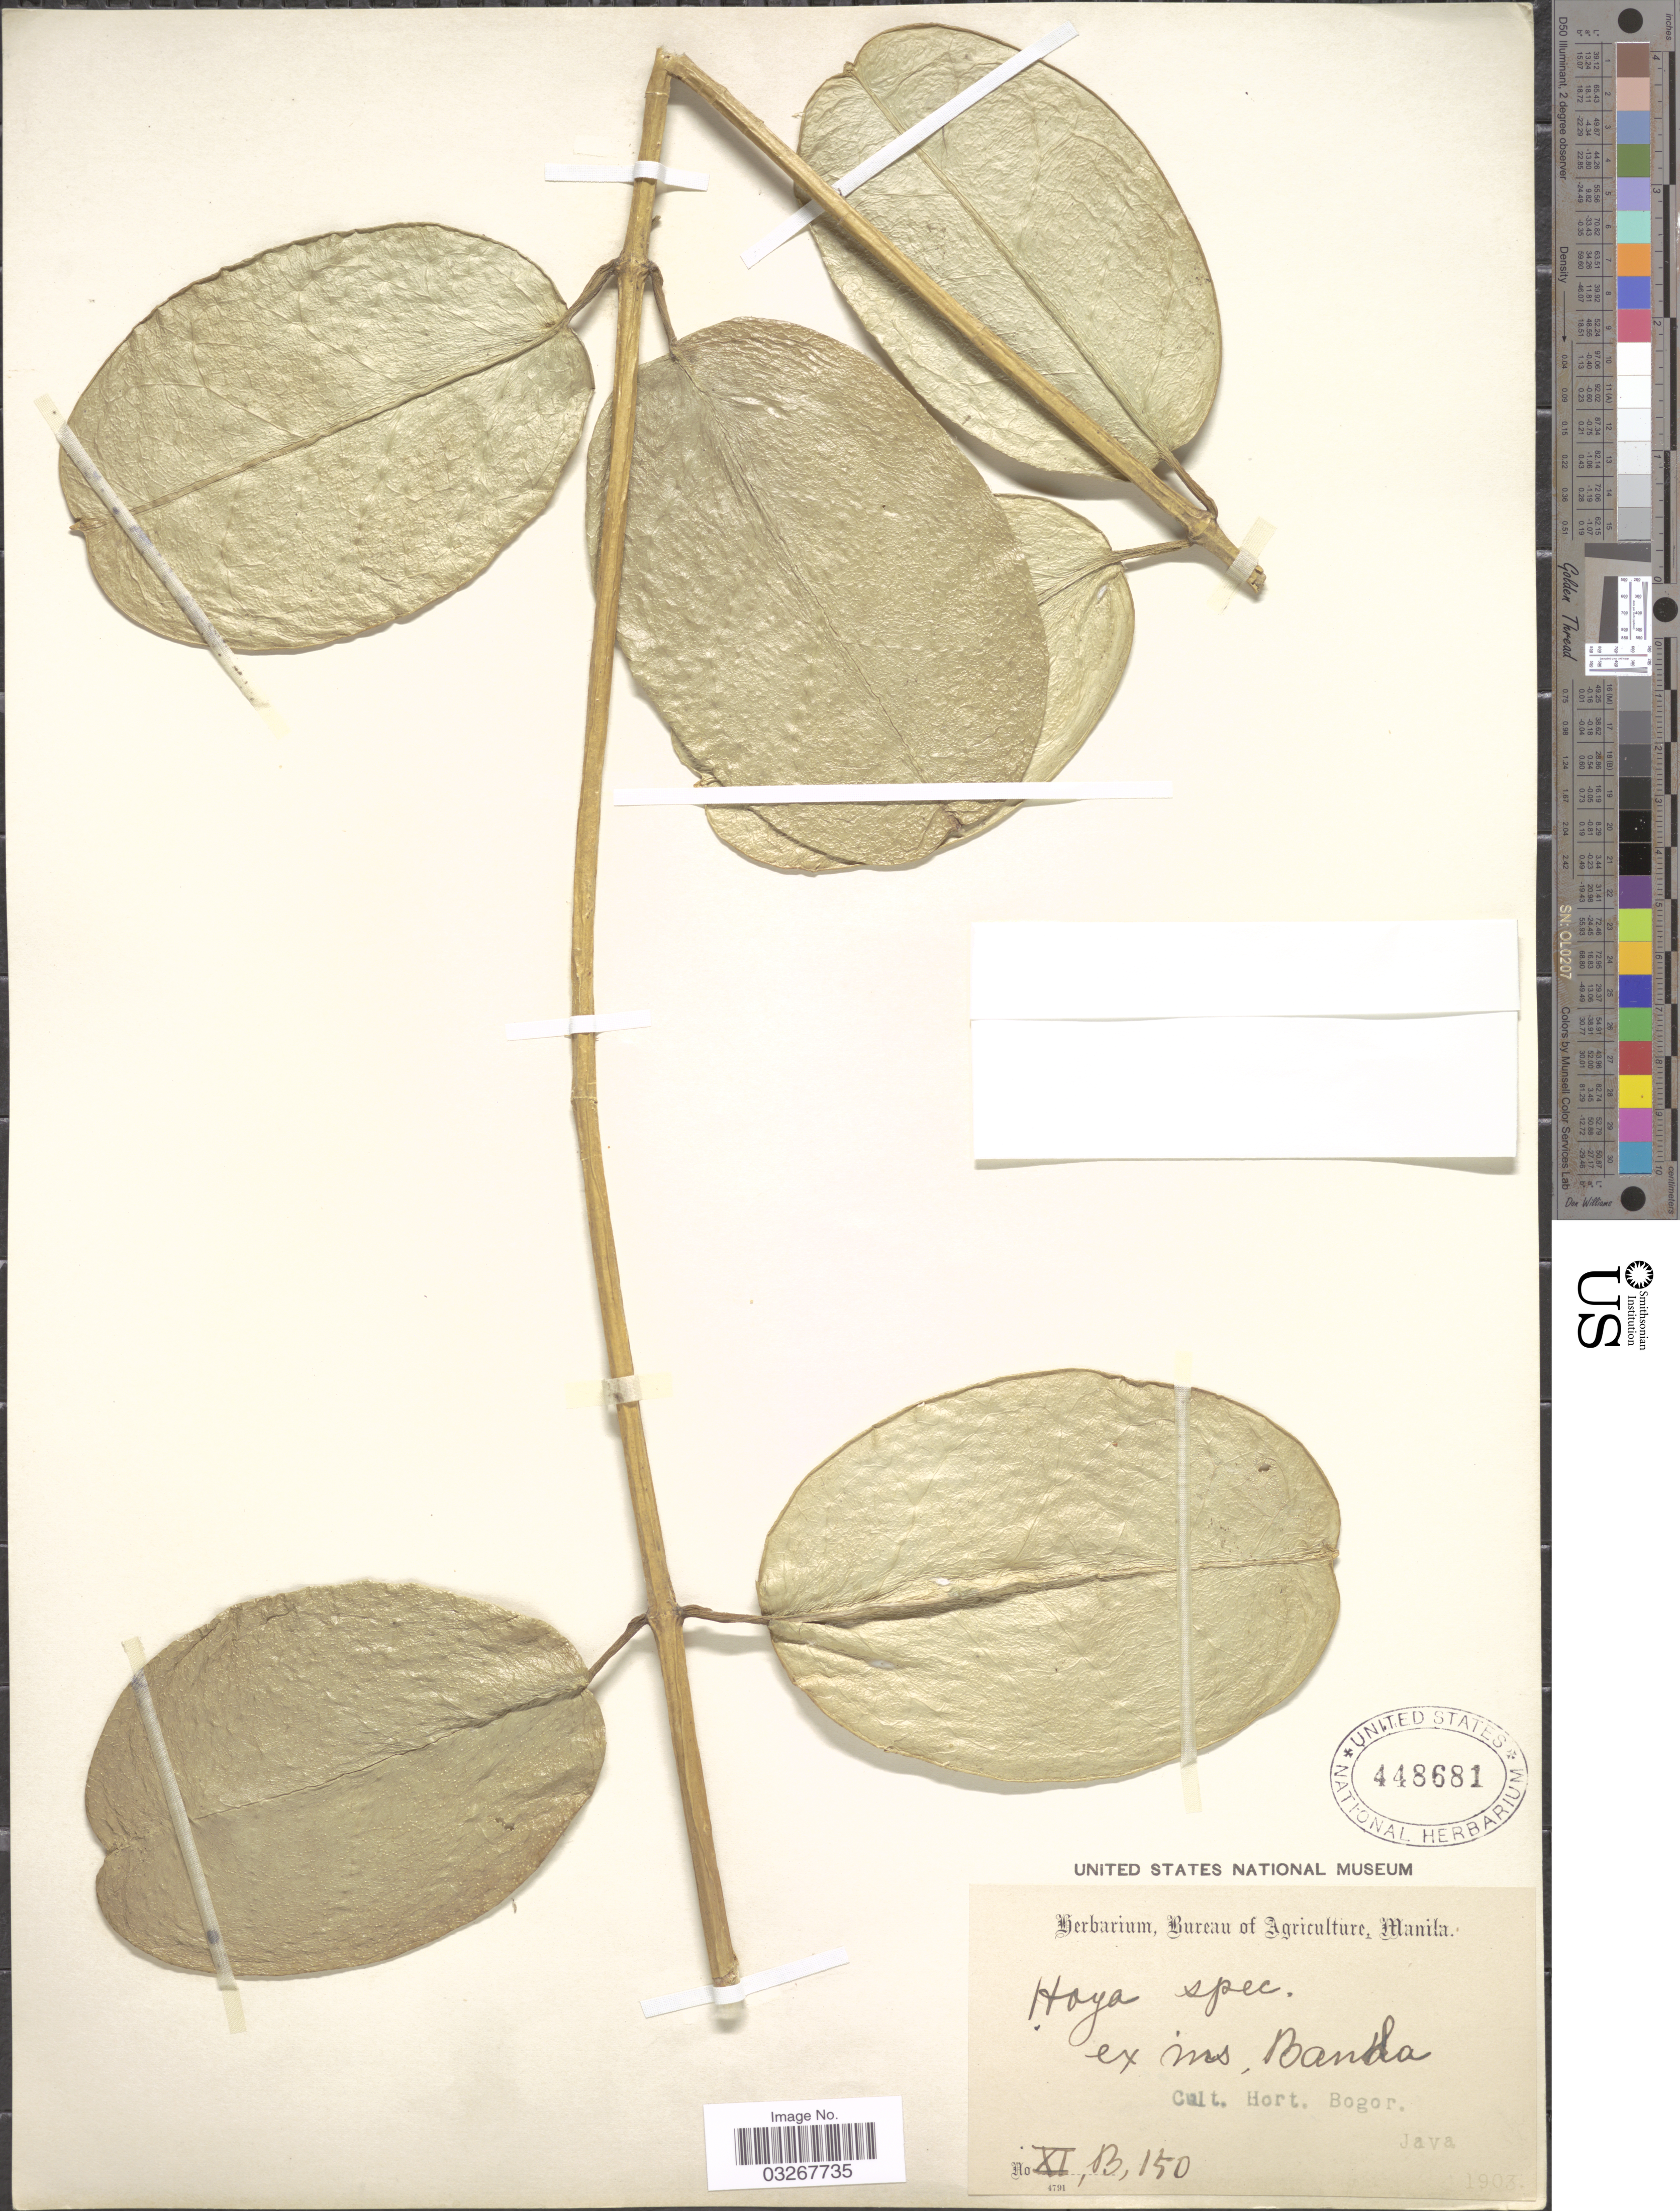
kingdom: Plantae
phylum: Tracheophyta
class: Magnoliopsida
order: Gentianales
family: Apocynaceae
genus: Hoya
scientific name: Hoya sp.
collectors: Ex herb. Bureau of Agriculture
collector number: XI, B, 150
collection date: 1903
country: Indonesia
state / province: Java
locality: Hort. Bogor. Ex ins. Banka.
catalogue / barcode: US 448681